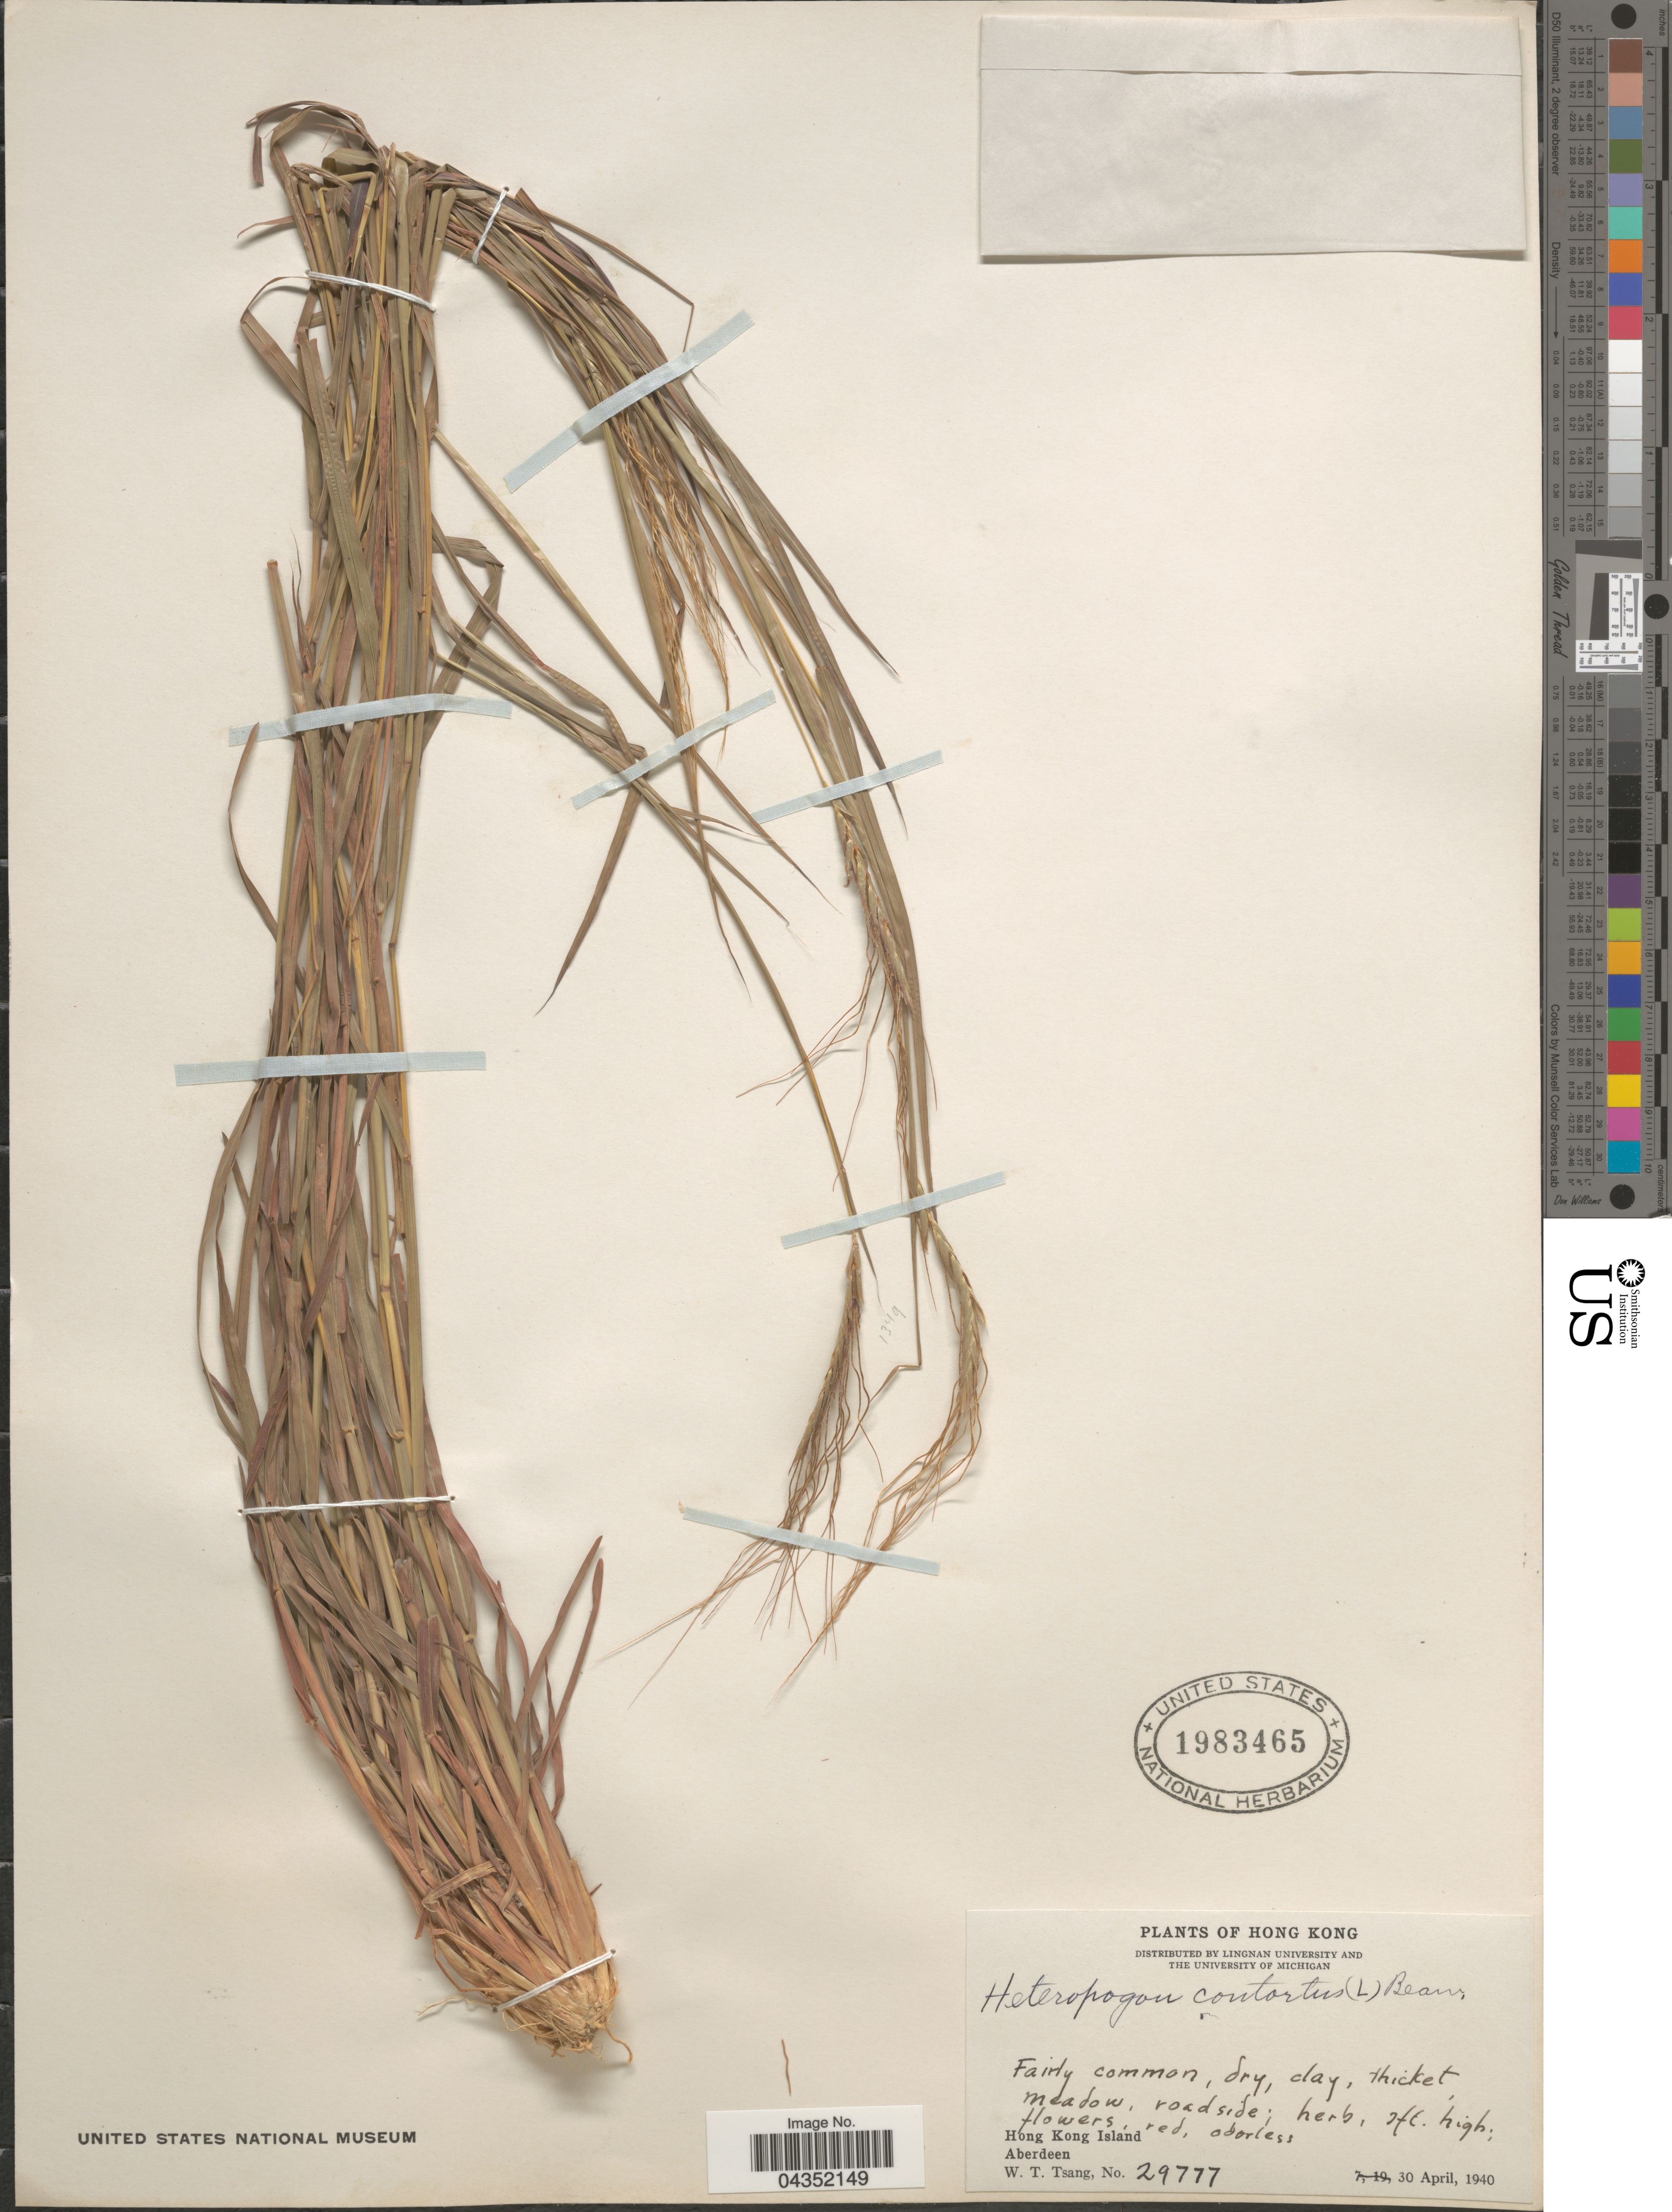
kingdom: Plantae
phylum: Tracheophyta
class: Liliopsida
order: Poales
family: Poaceae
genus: Heteropogon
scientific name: Heteropogon contortus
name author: (L.) P. Beauv. ex Roem. & Schult.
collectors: W. T. Tsang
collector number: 29777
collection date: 1940-04-30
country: China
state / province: Hong Kong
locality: Hong Kong Island. Aberdeen.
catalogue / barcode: US 1983465